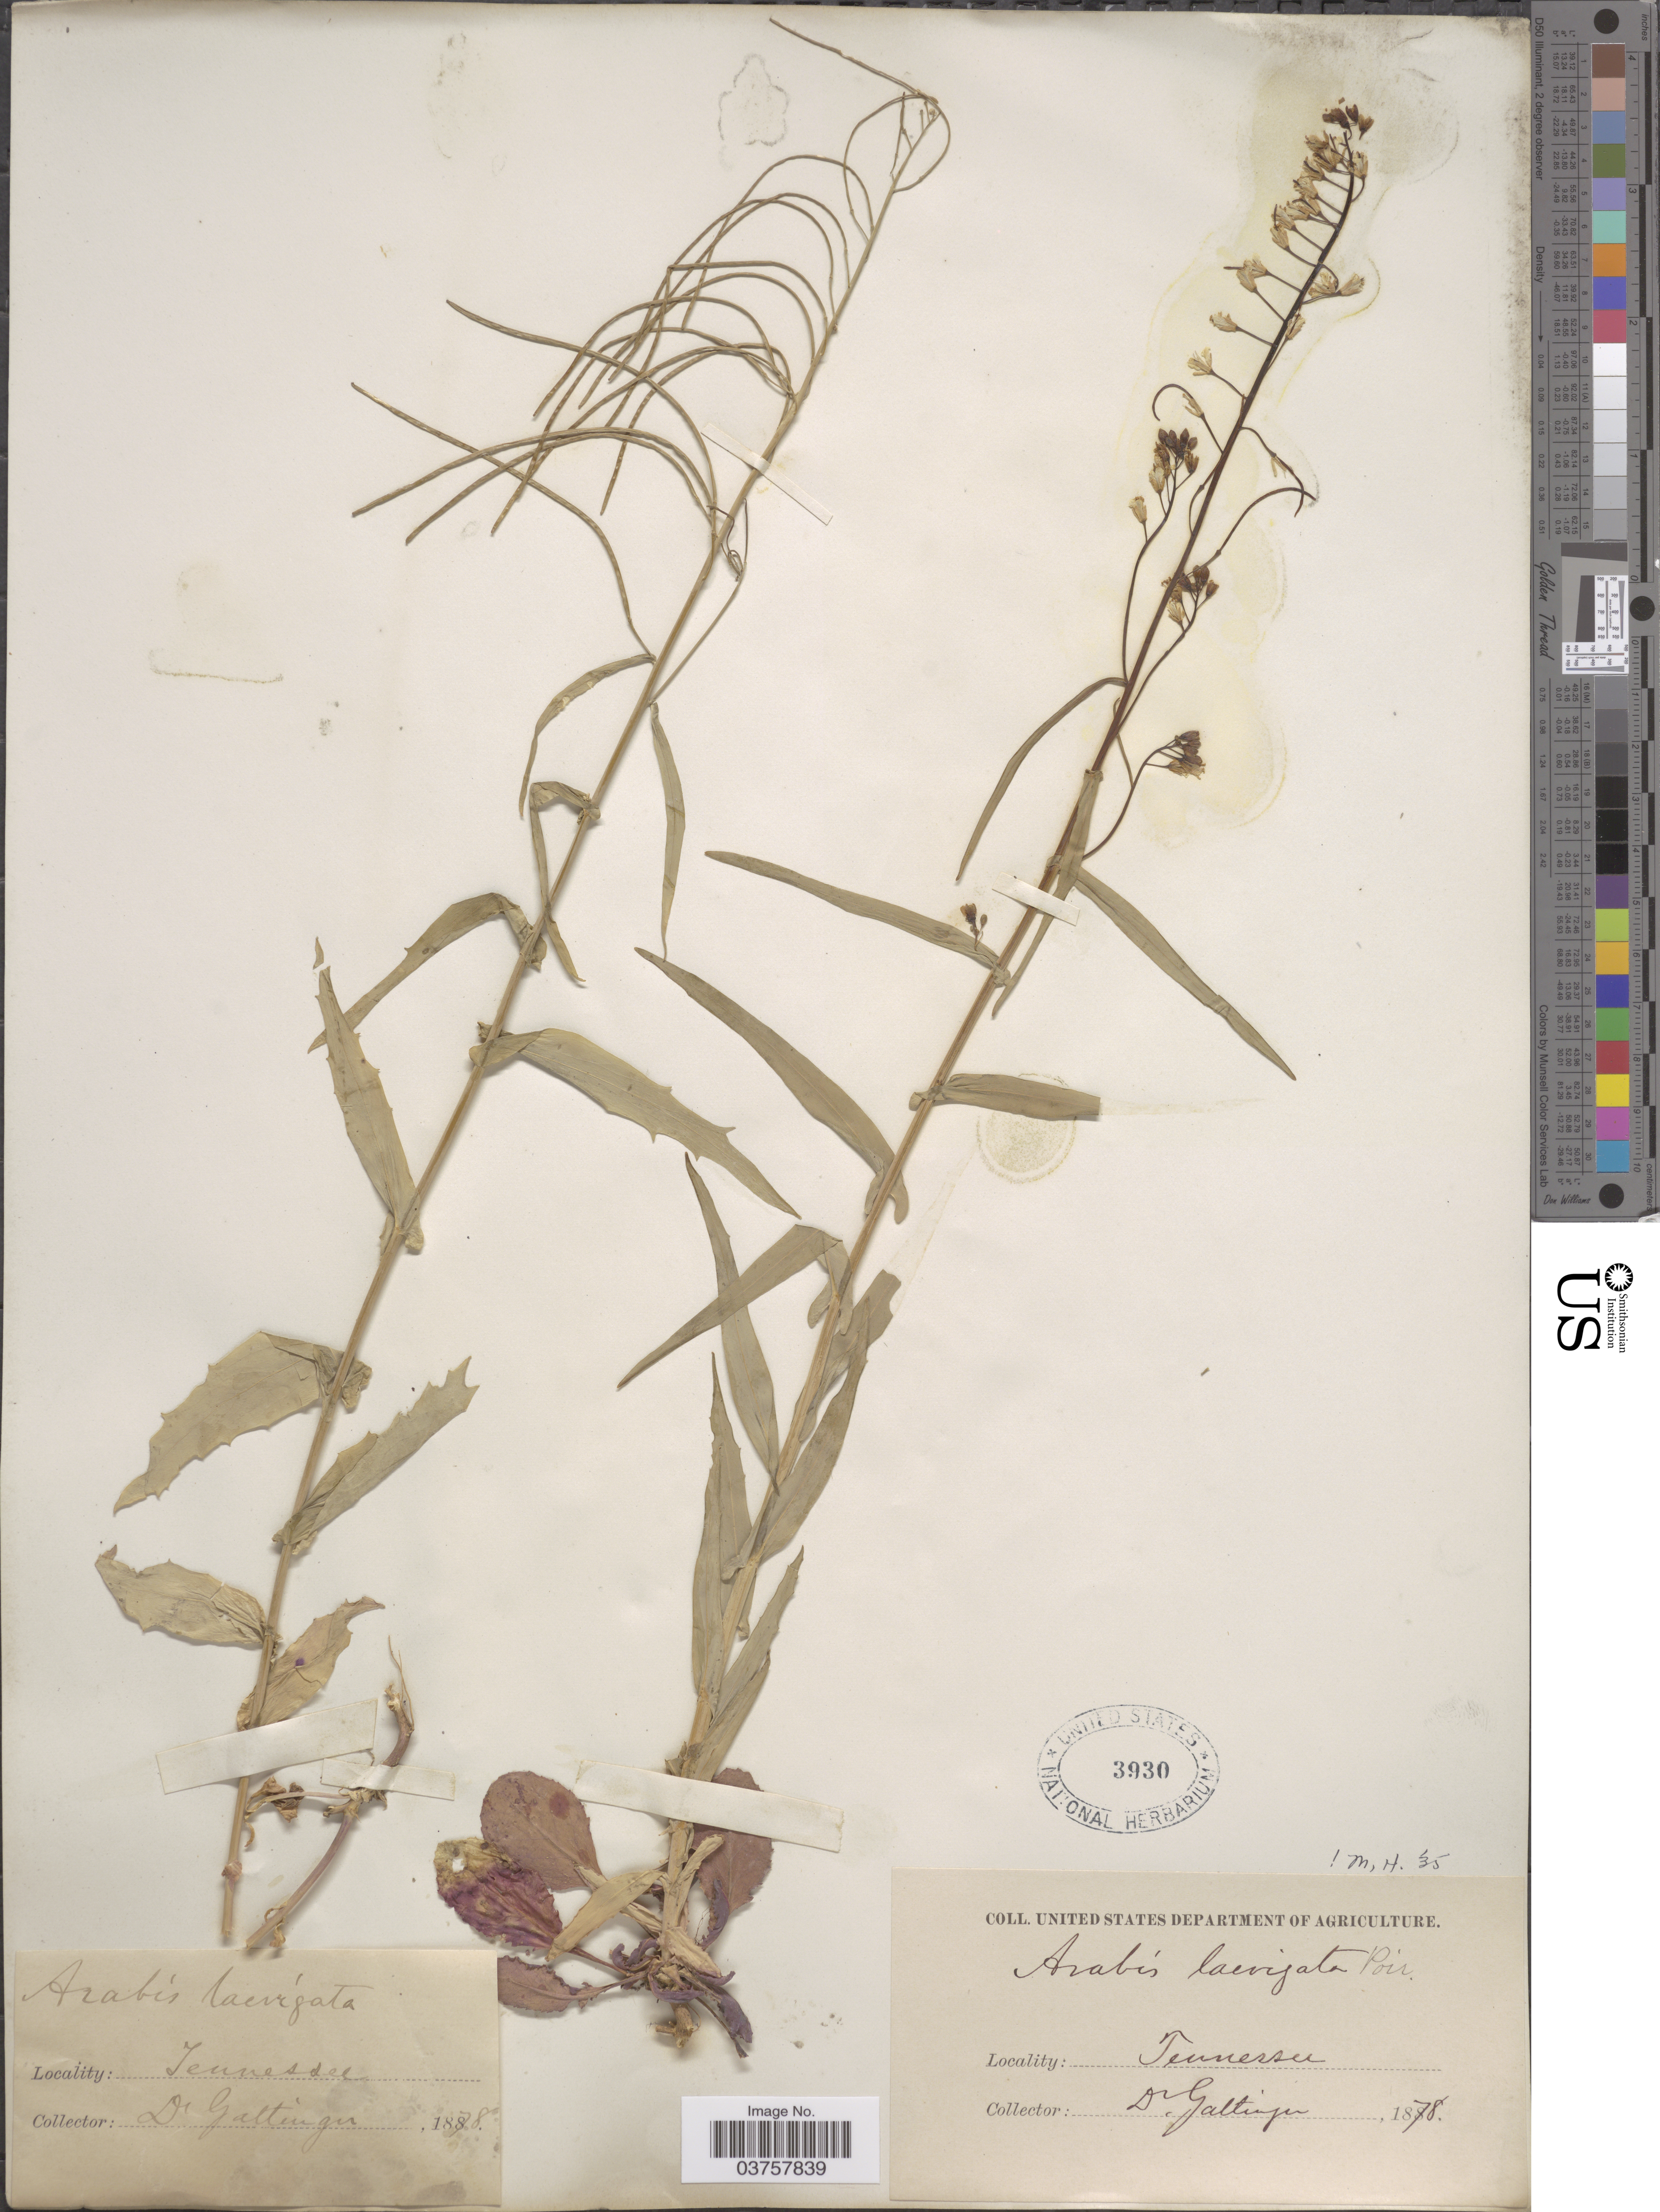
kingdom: Plantae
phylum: Tracheophyta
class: Magnoliopsida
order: Brassicales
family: Brassicaceae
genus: Arabis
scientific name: Arabis laevigata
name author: (Muhl. ex Willd.) Poir.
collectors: Gattinger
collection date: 1878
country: United States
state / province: Tennessee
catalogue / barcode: US 3930